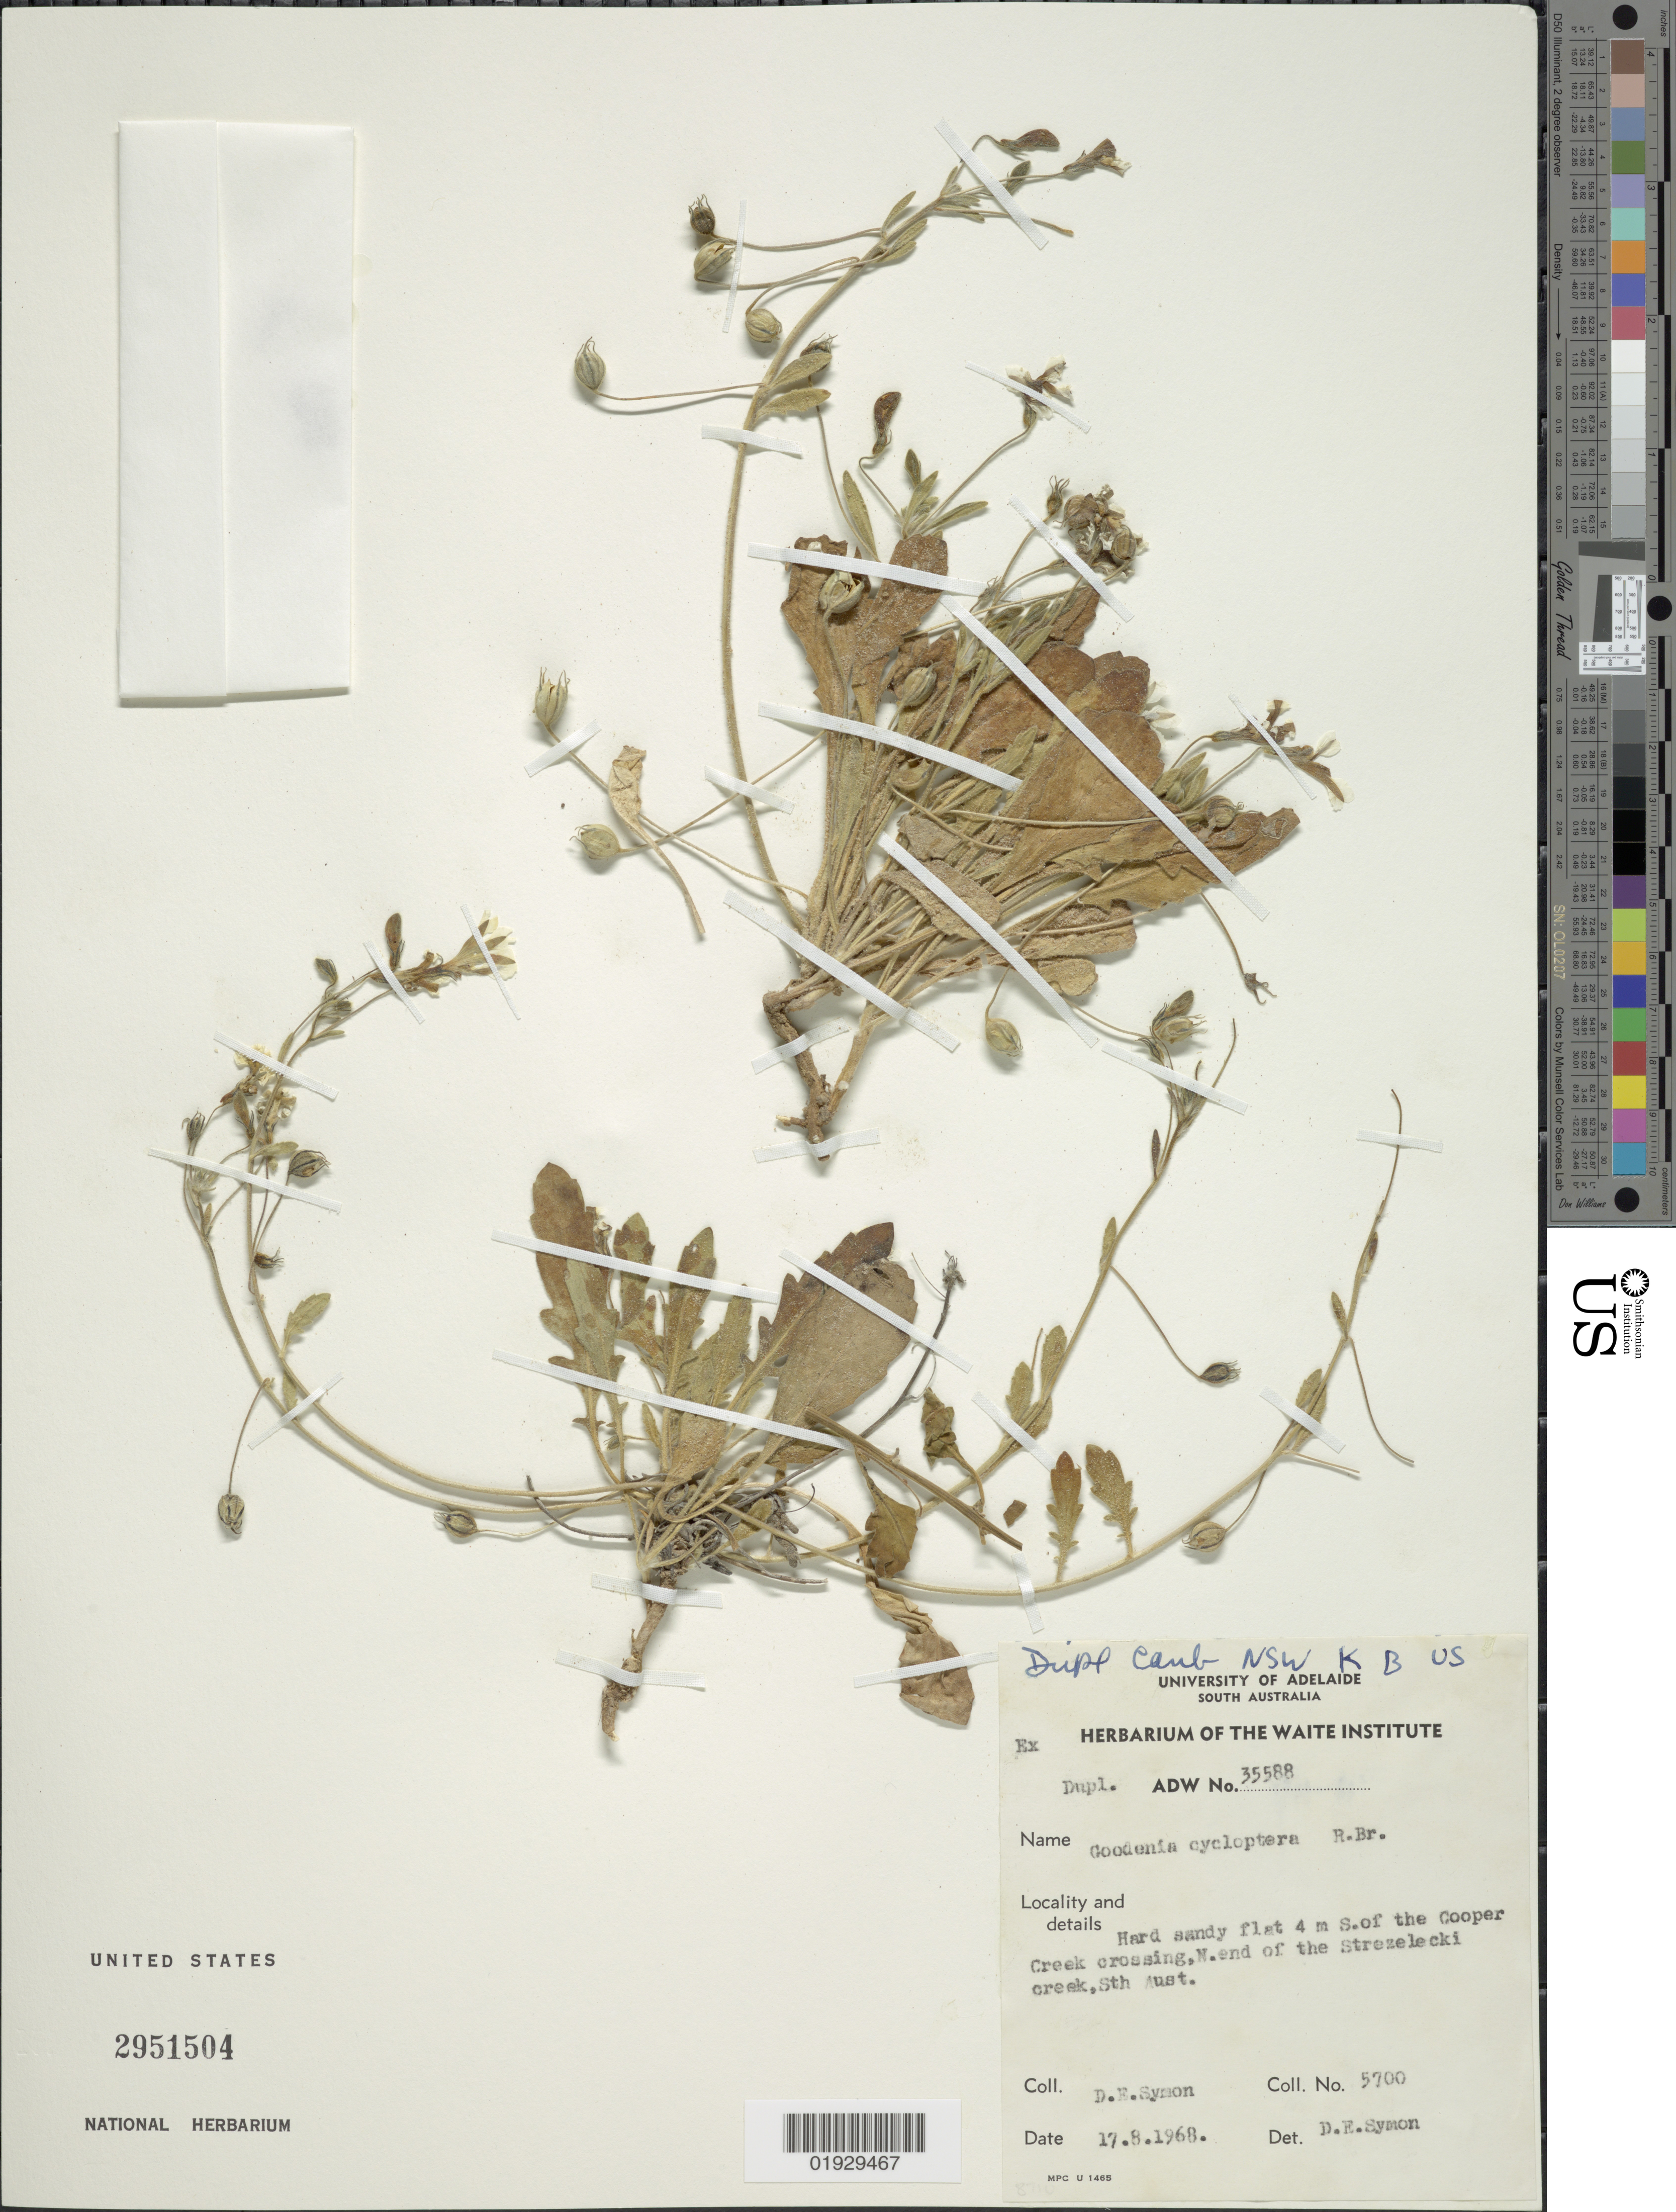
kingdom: Plantae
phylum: Tracheophyta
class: Magnoliopsida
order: Asterales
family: Goodeniaceae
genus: Goodenia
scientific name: Goodenia cycloptera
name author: R. Br.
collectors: D. Symon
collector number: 5700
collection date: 1968-08-17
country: Australia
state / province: South Australia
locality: Hard sandy flat 4 m S. of the Cooper Creek crossing, N. end of the Strezelecki creek, Sth Aust.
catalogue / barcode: US 2951504